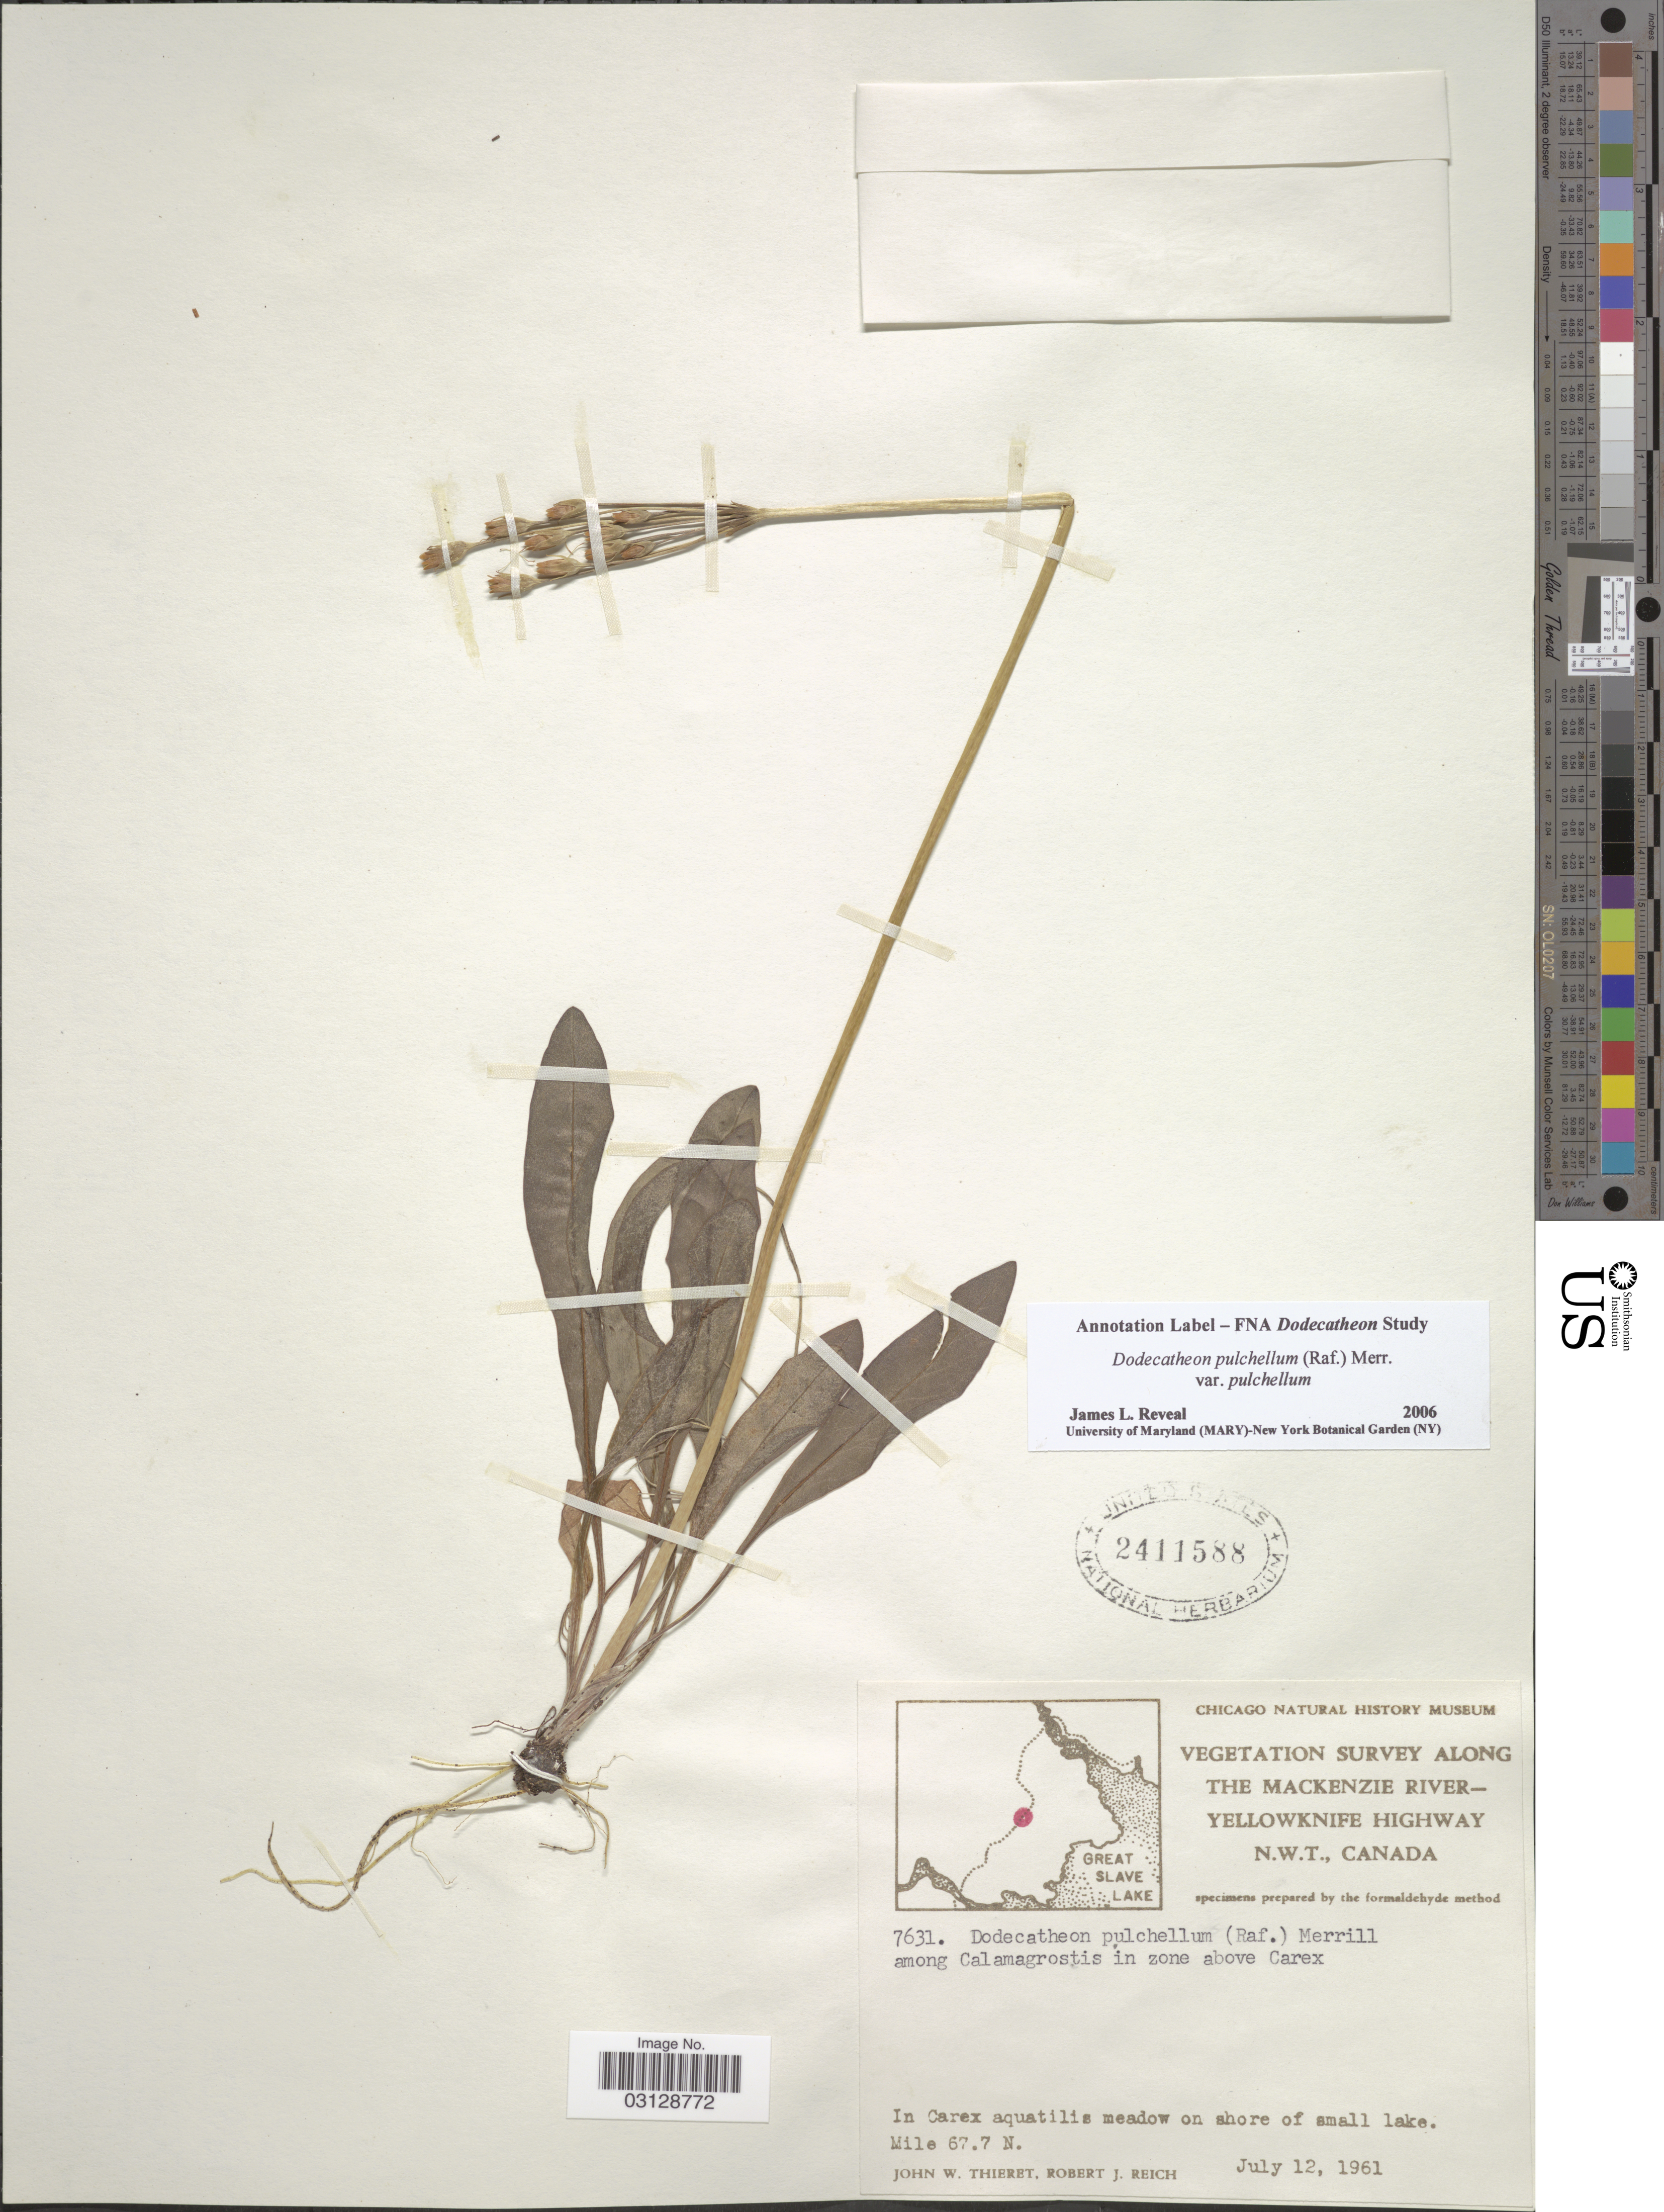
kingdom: Plantae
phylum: Tracheophyta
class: Magnoliopsida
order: Ericales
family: Primulaceae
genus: Dodecatheon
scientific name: Dodecatheon pulchellum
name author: (Raf.) Merr.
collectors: J. W. Thieret & R. Reich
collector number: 7631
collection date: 1961-07-12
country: Canada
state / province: Northwest Territories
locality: Along the Mackenzie River - Yellowknife Highway. Mile 67.7 N.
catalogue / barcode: US 2411588